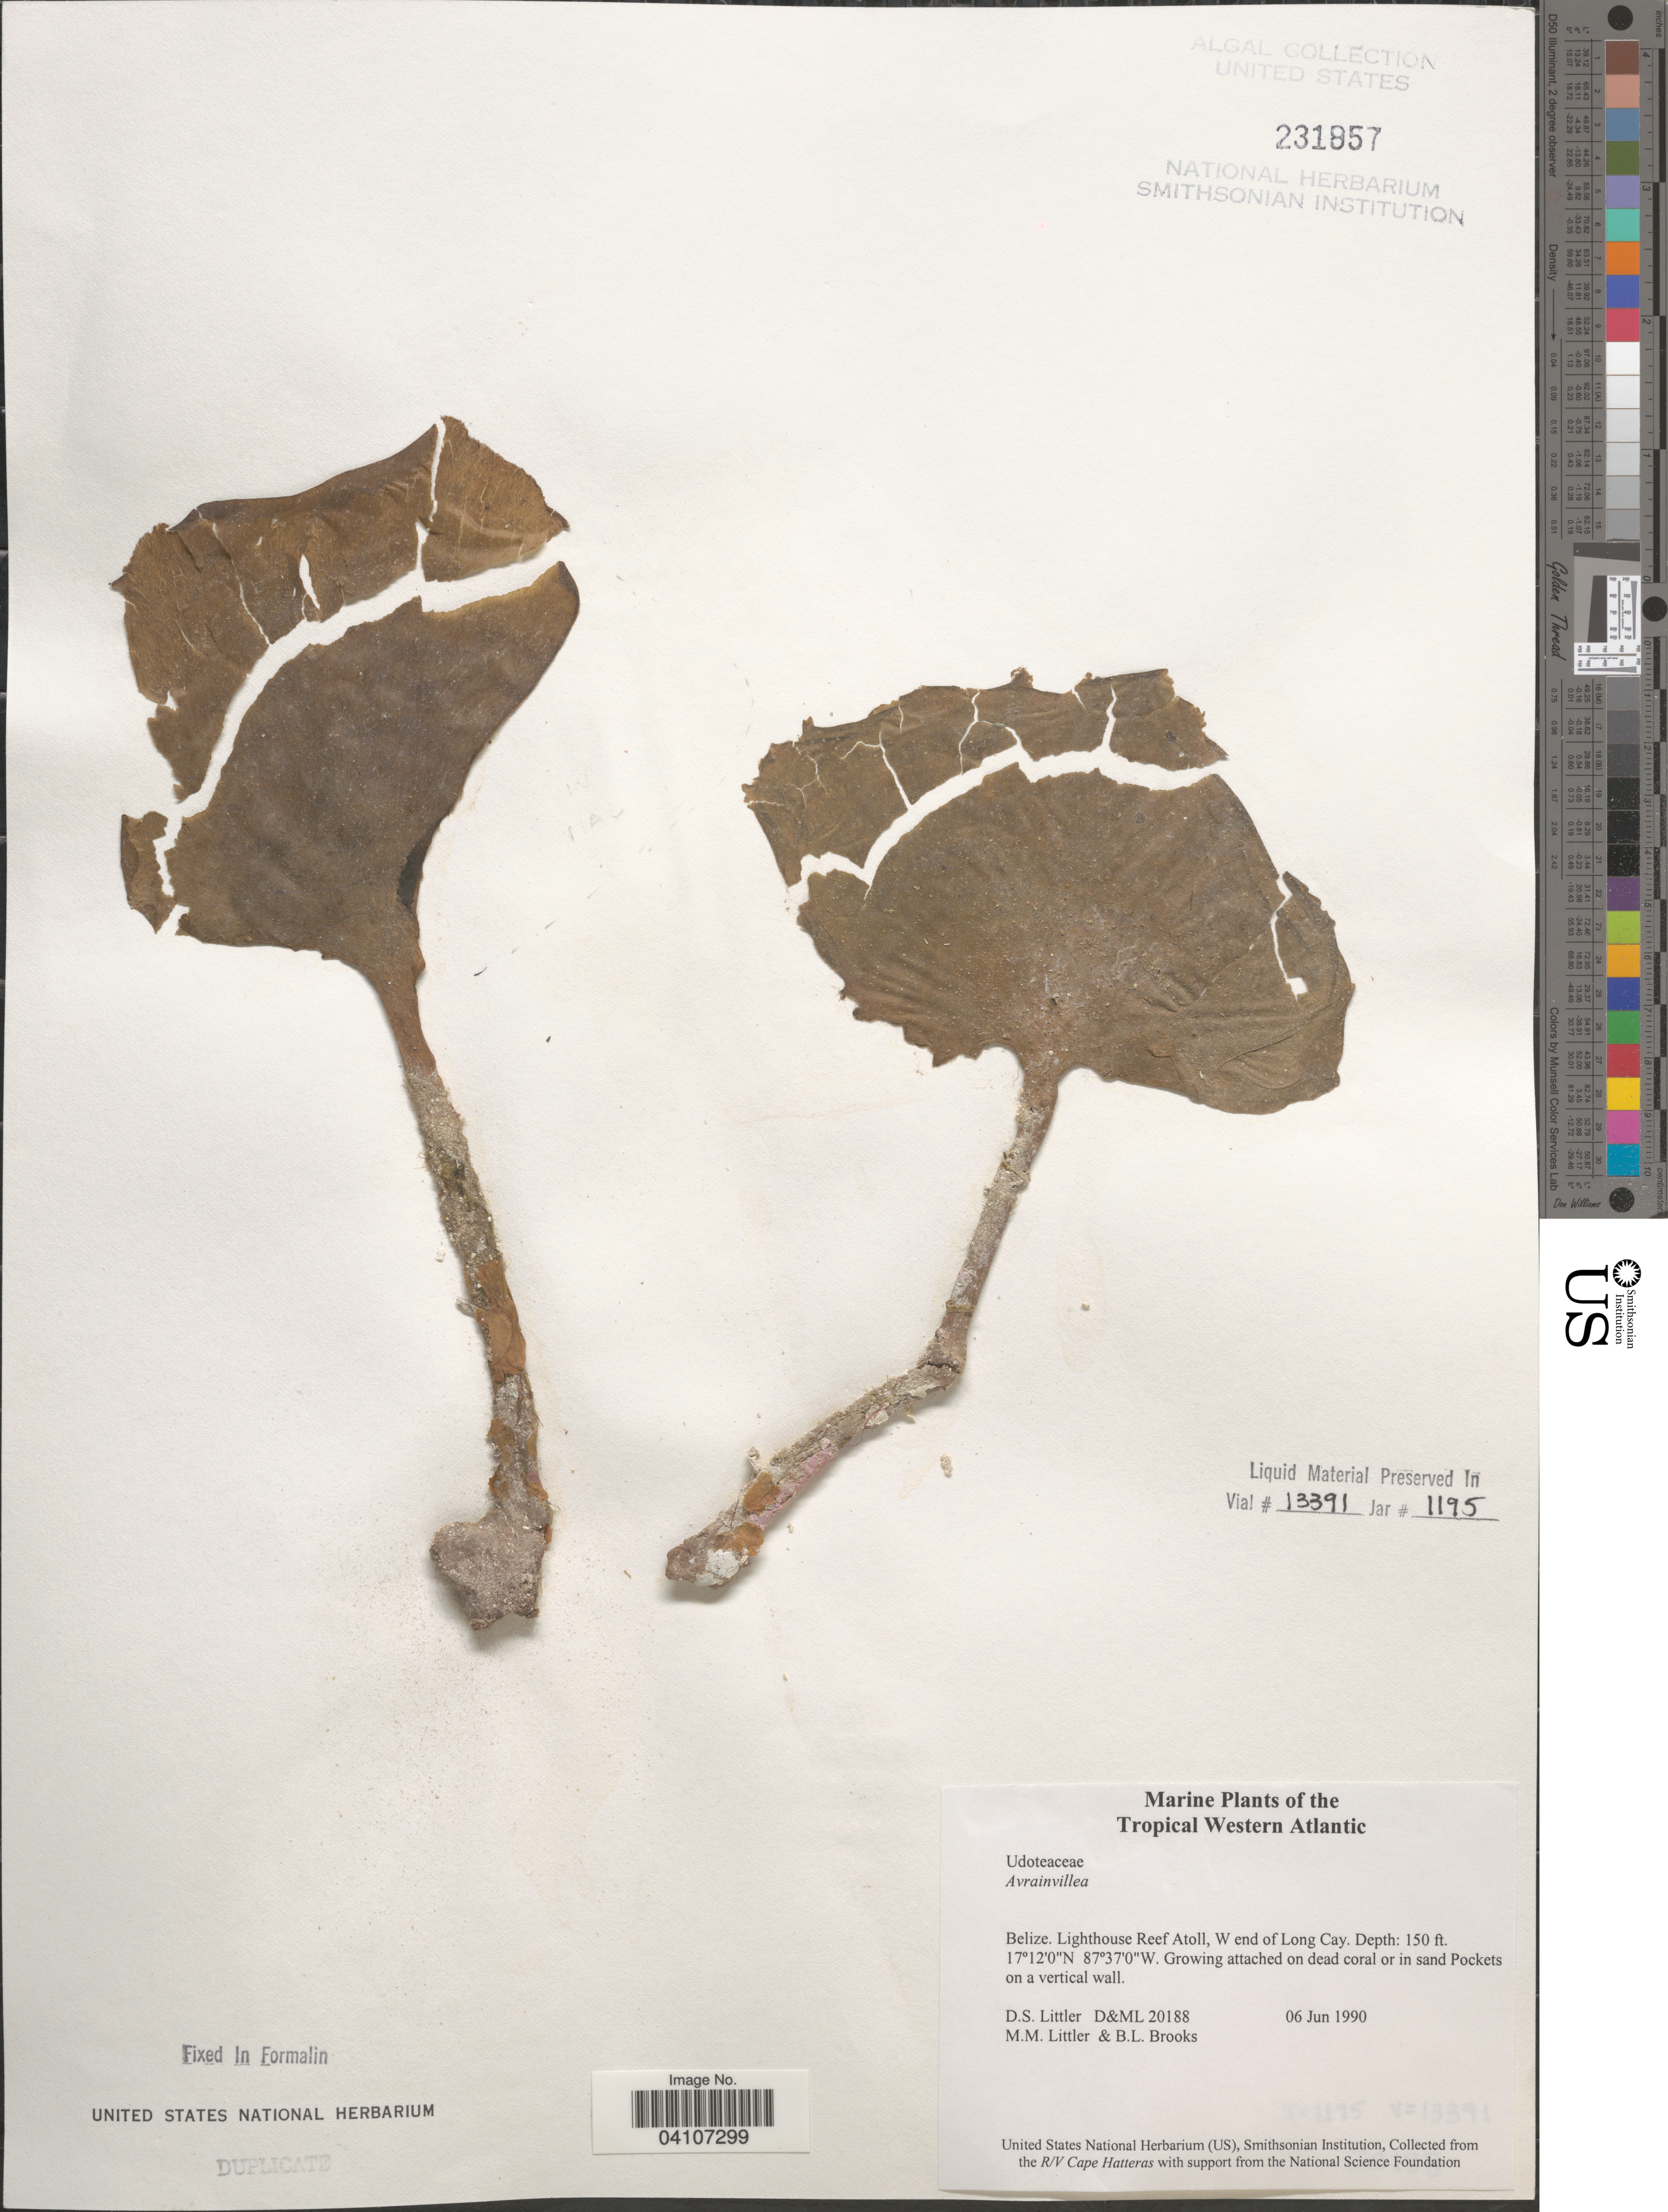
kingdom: Plantae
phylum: Chlorophyta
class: Ulvophyceae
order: Bryopsidales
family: Dichotomosiphonaceae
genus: Avrainvillea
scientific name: Avrainvillea sp.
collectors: D. S. Littler & B. Brooks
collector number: D&ML20188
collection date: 1990-06-06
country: Belize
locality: Tropical Western Atlantic. Lighthouse Reef Atoll, W end of Long Cay.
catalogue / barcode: US 231957